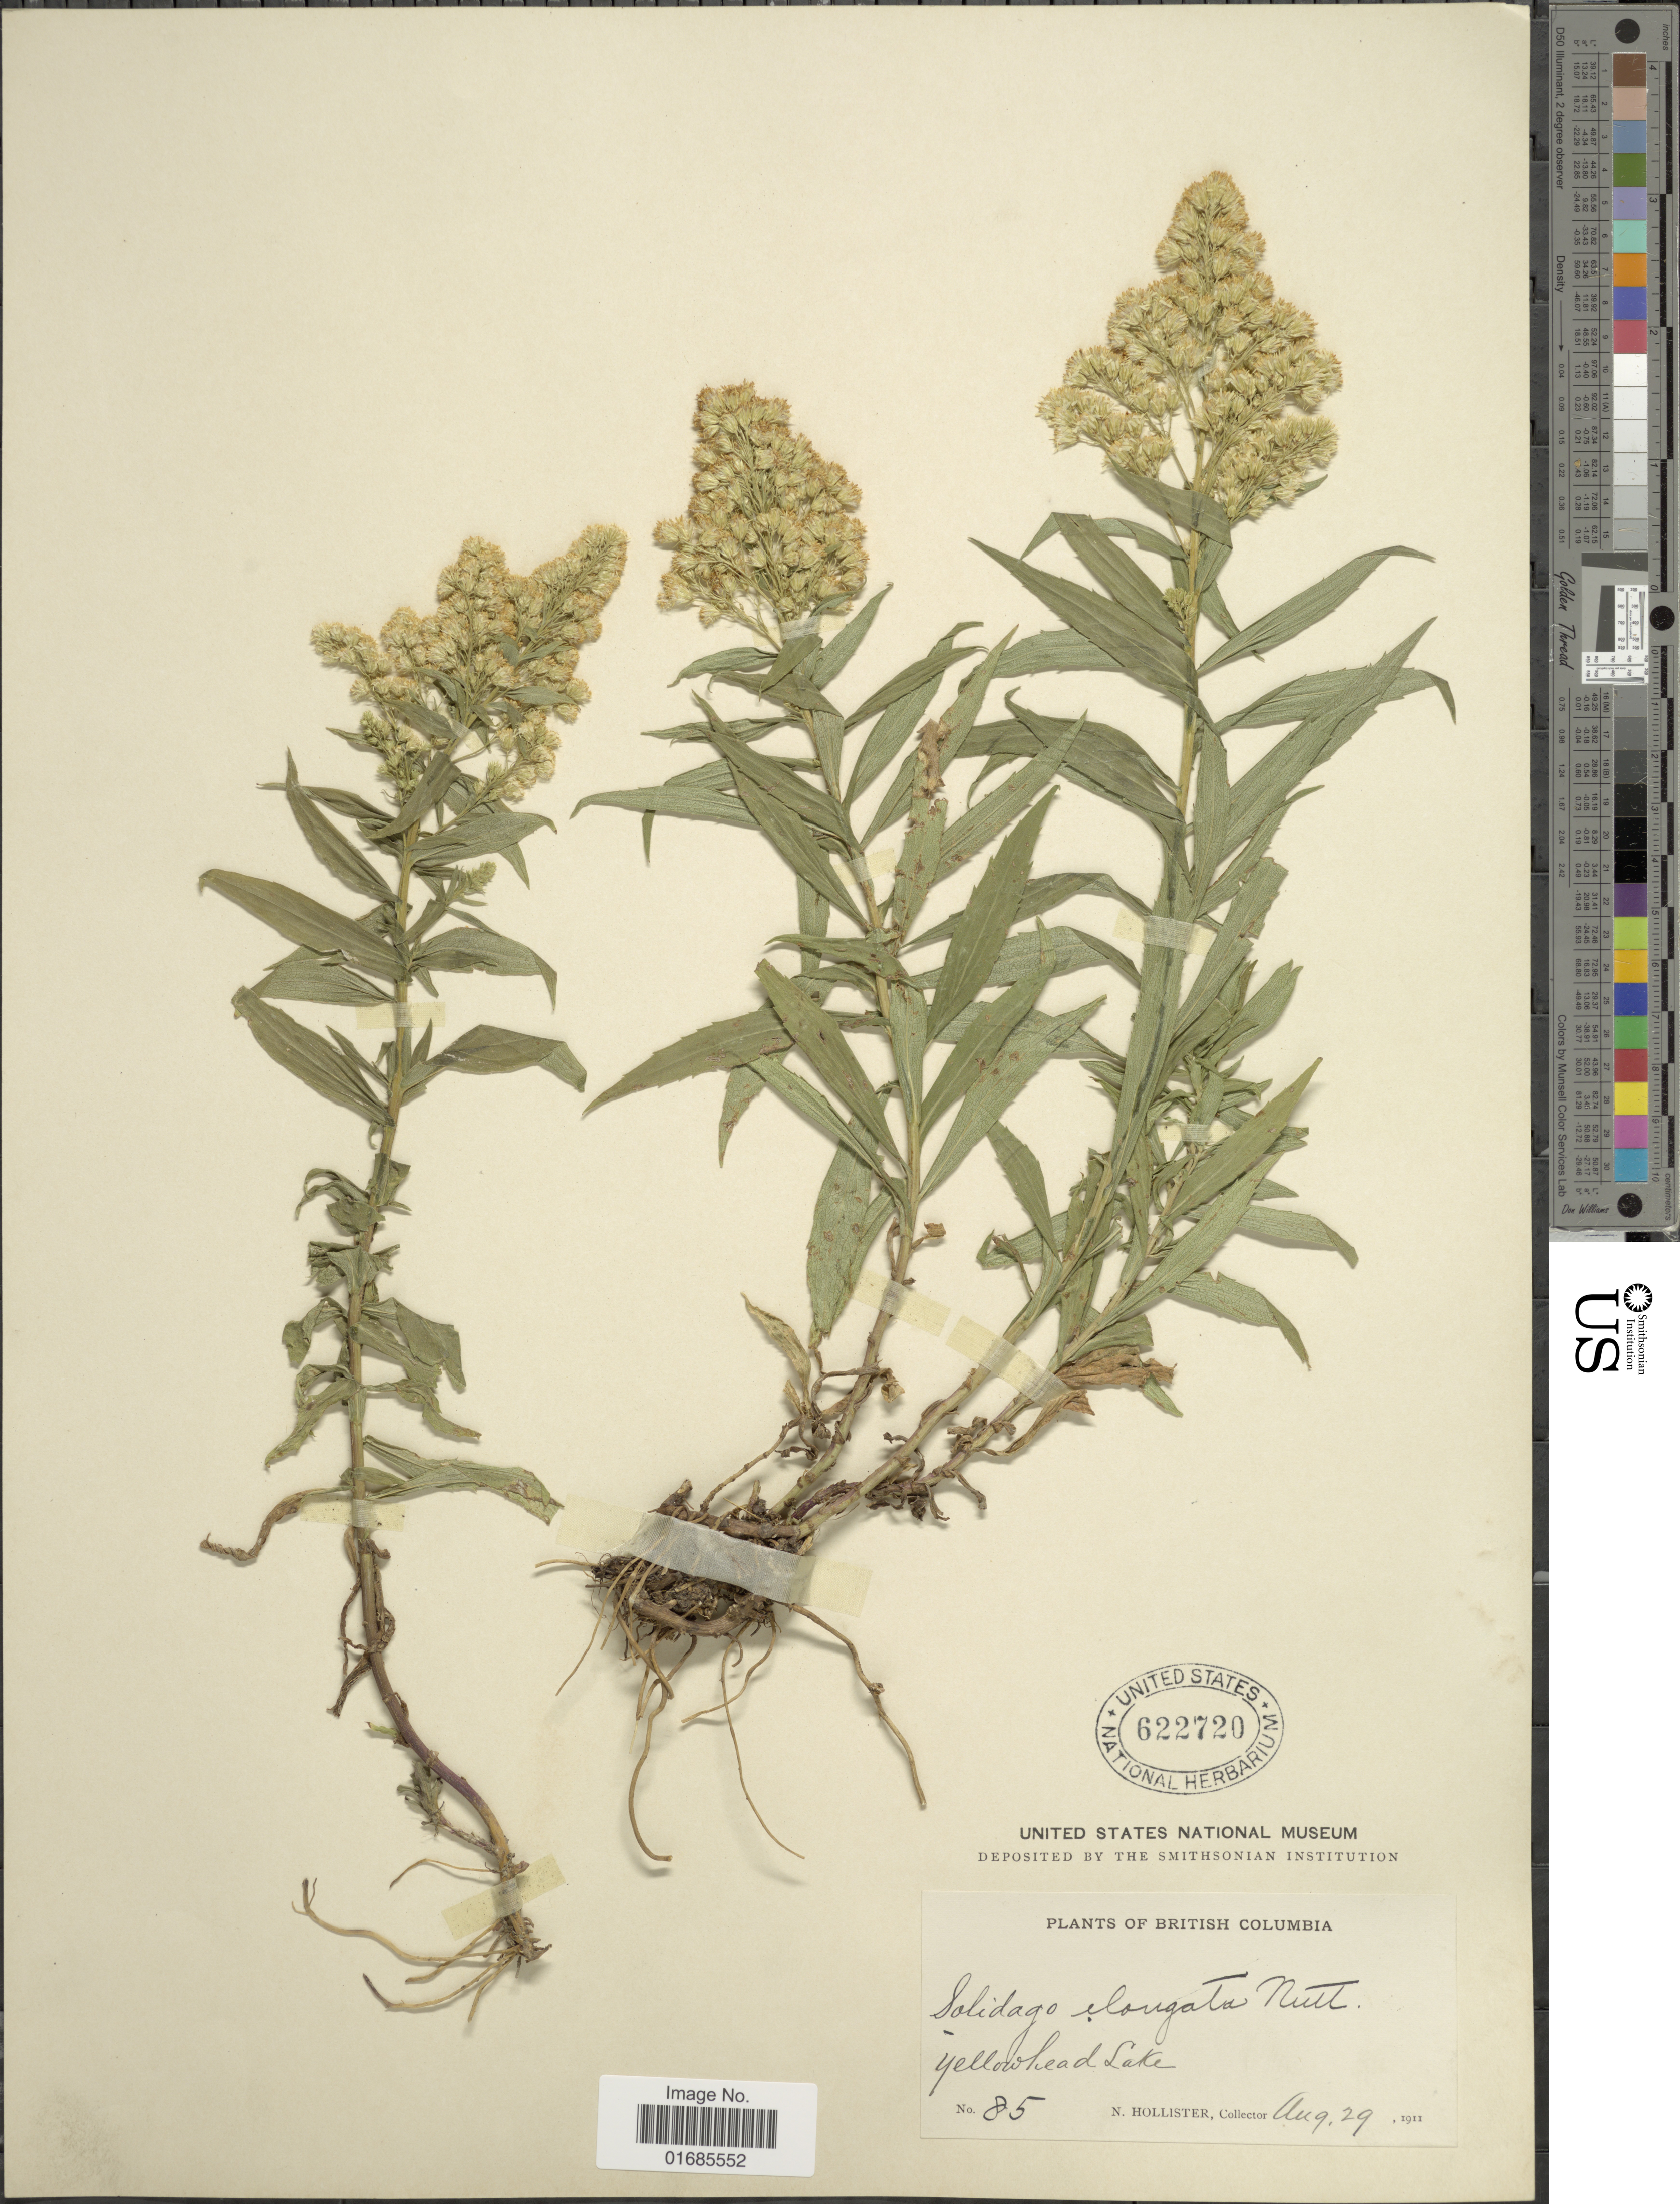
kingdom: Plantae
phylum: Tracheophyta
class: Magnoliopsida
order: Asterales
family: Asteraceae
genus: Solidago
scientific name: Solidago canadensis var. salebrosa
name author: (Piper) M.E. Jones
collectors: N. Hollister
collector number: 85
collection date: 1911-08-29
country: Canada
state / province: British Columbia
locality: Yellowhead Lake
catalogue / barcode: US 622720